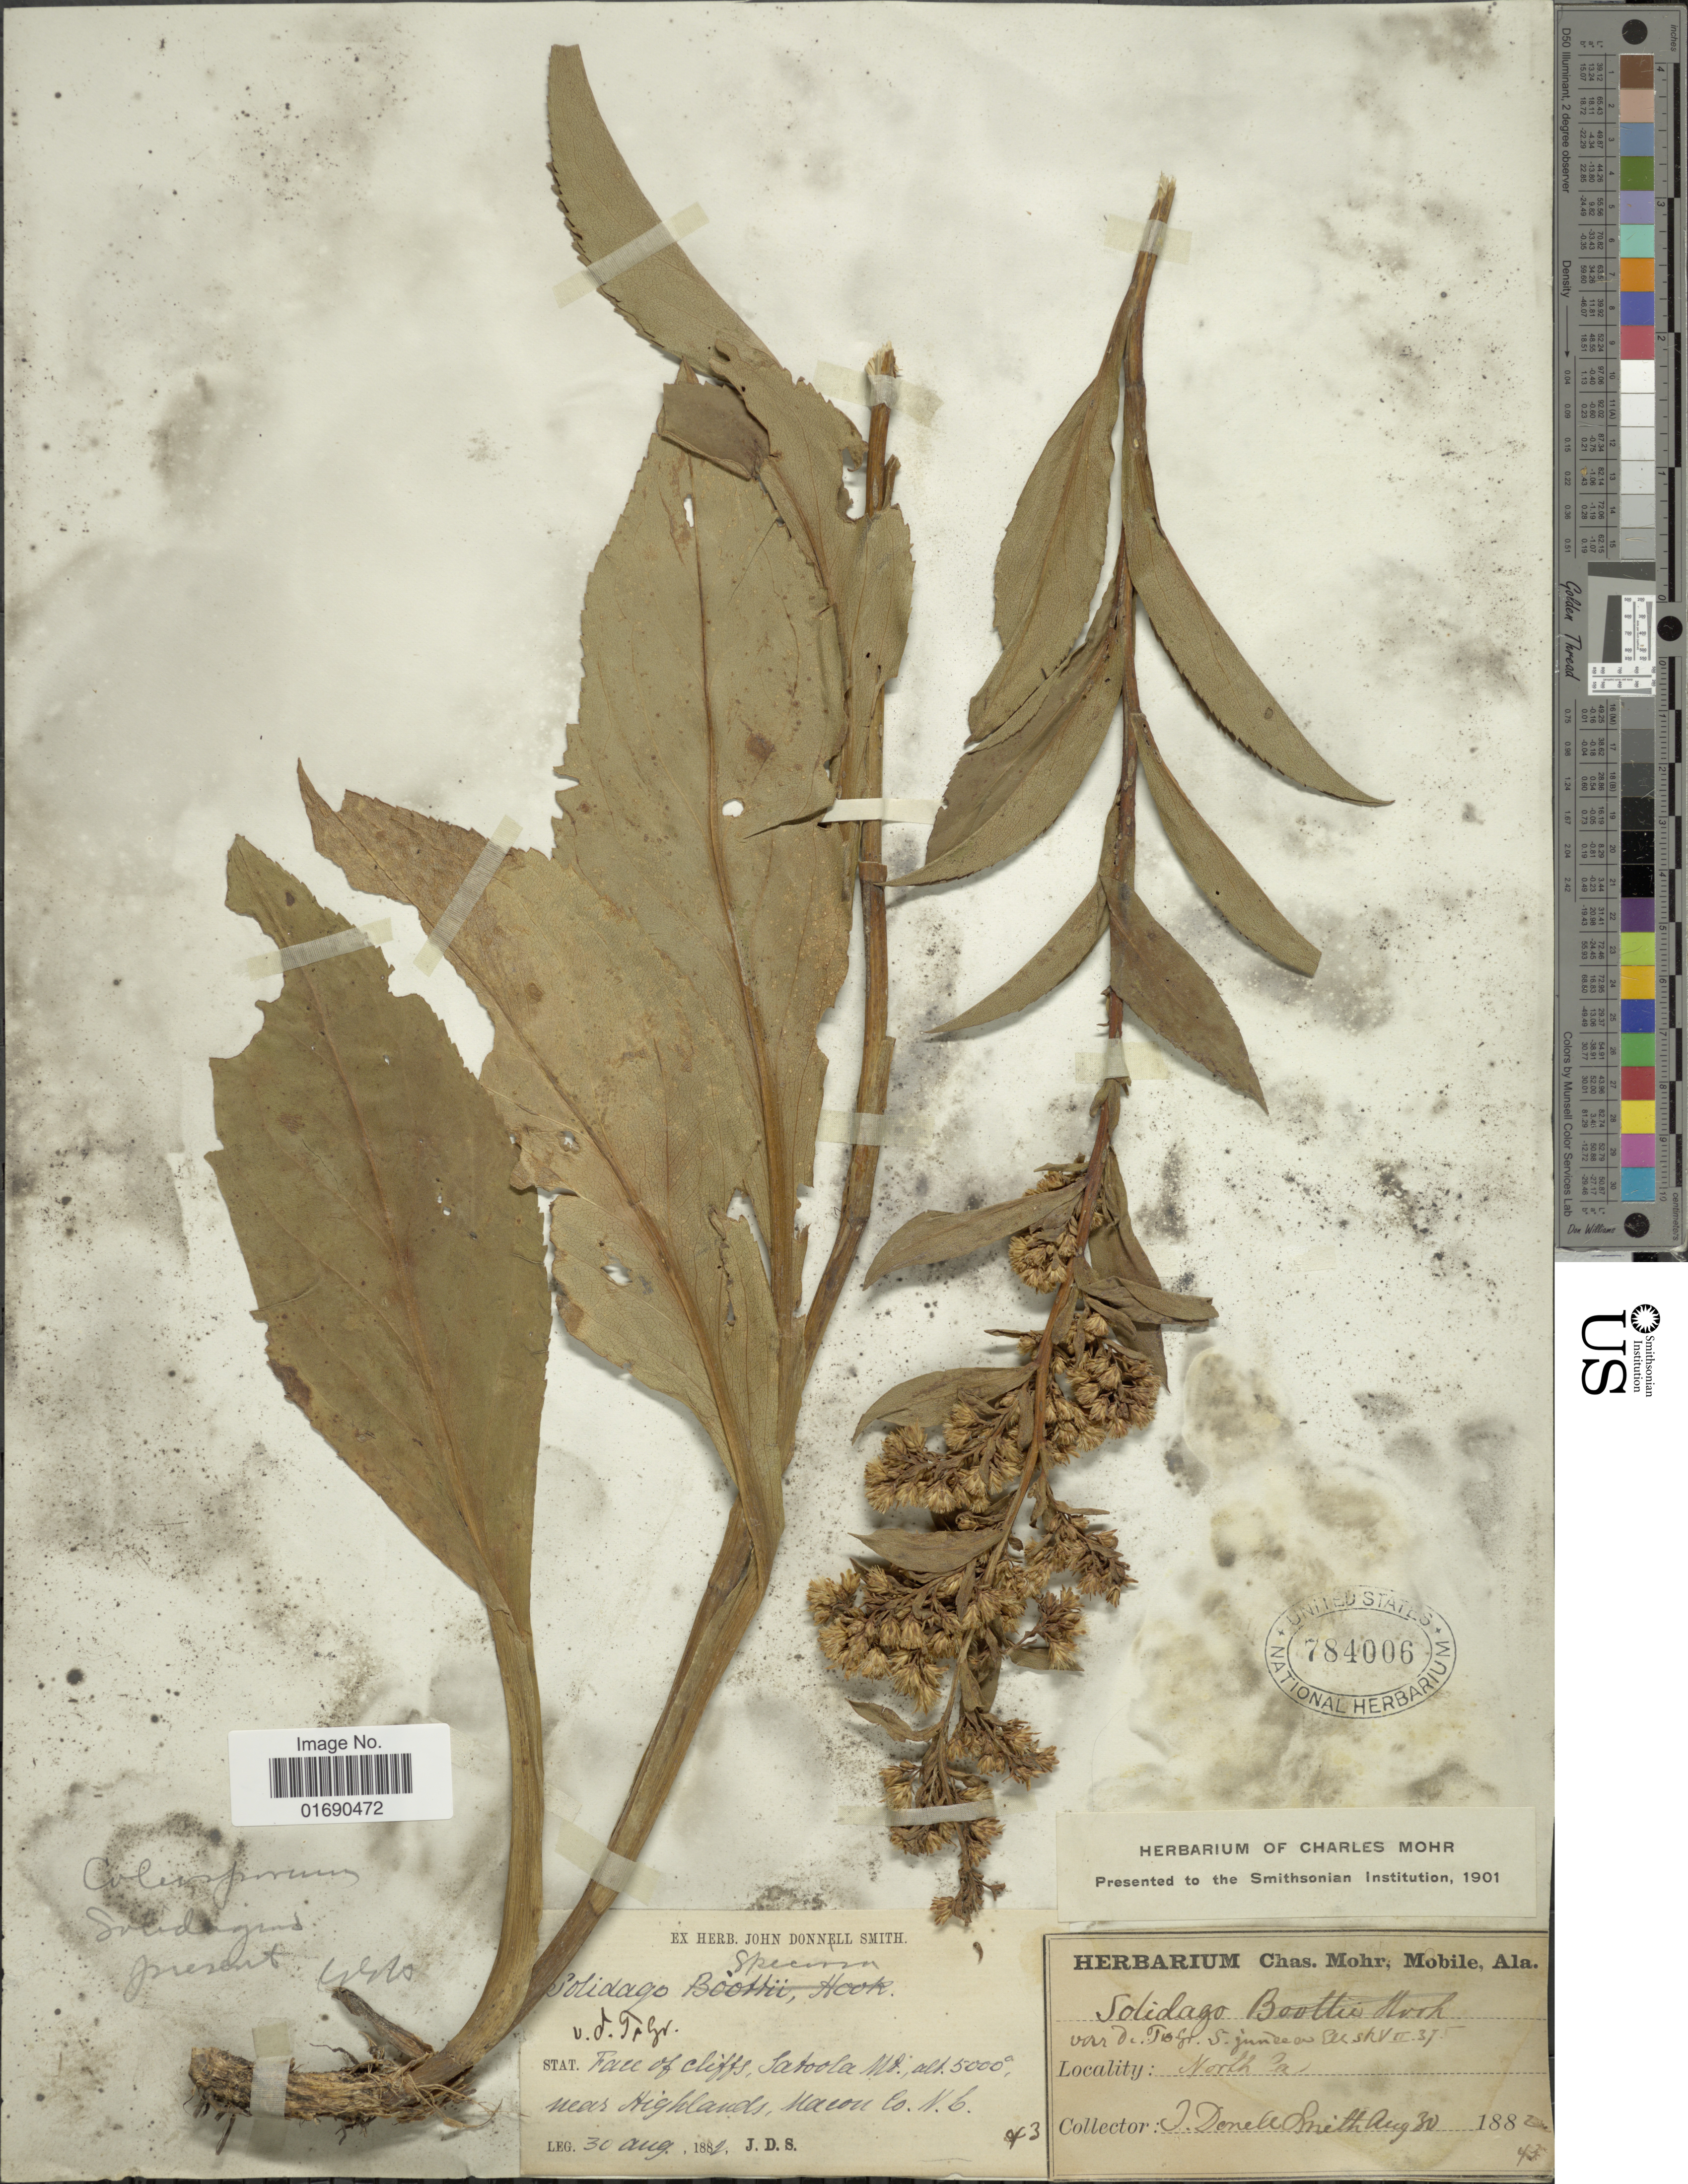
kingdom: Plantae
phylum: Tracheophyta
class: Magnoliopsida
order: Asterales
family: Asteraceae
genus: Solidago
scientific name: Solidago simulans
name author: Fernald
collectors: J. Donnell Smith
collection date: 1882-08-30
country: United States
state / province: North Carolina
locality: Face of cliffs, Satoola, near Highlands, macon Co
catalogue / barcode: US 784006